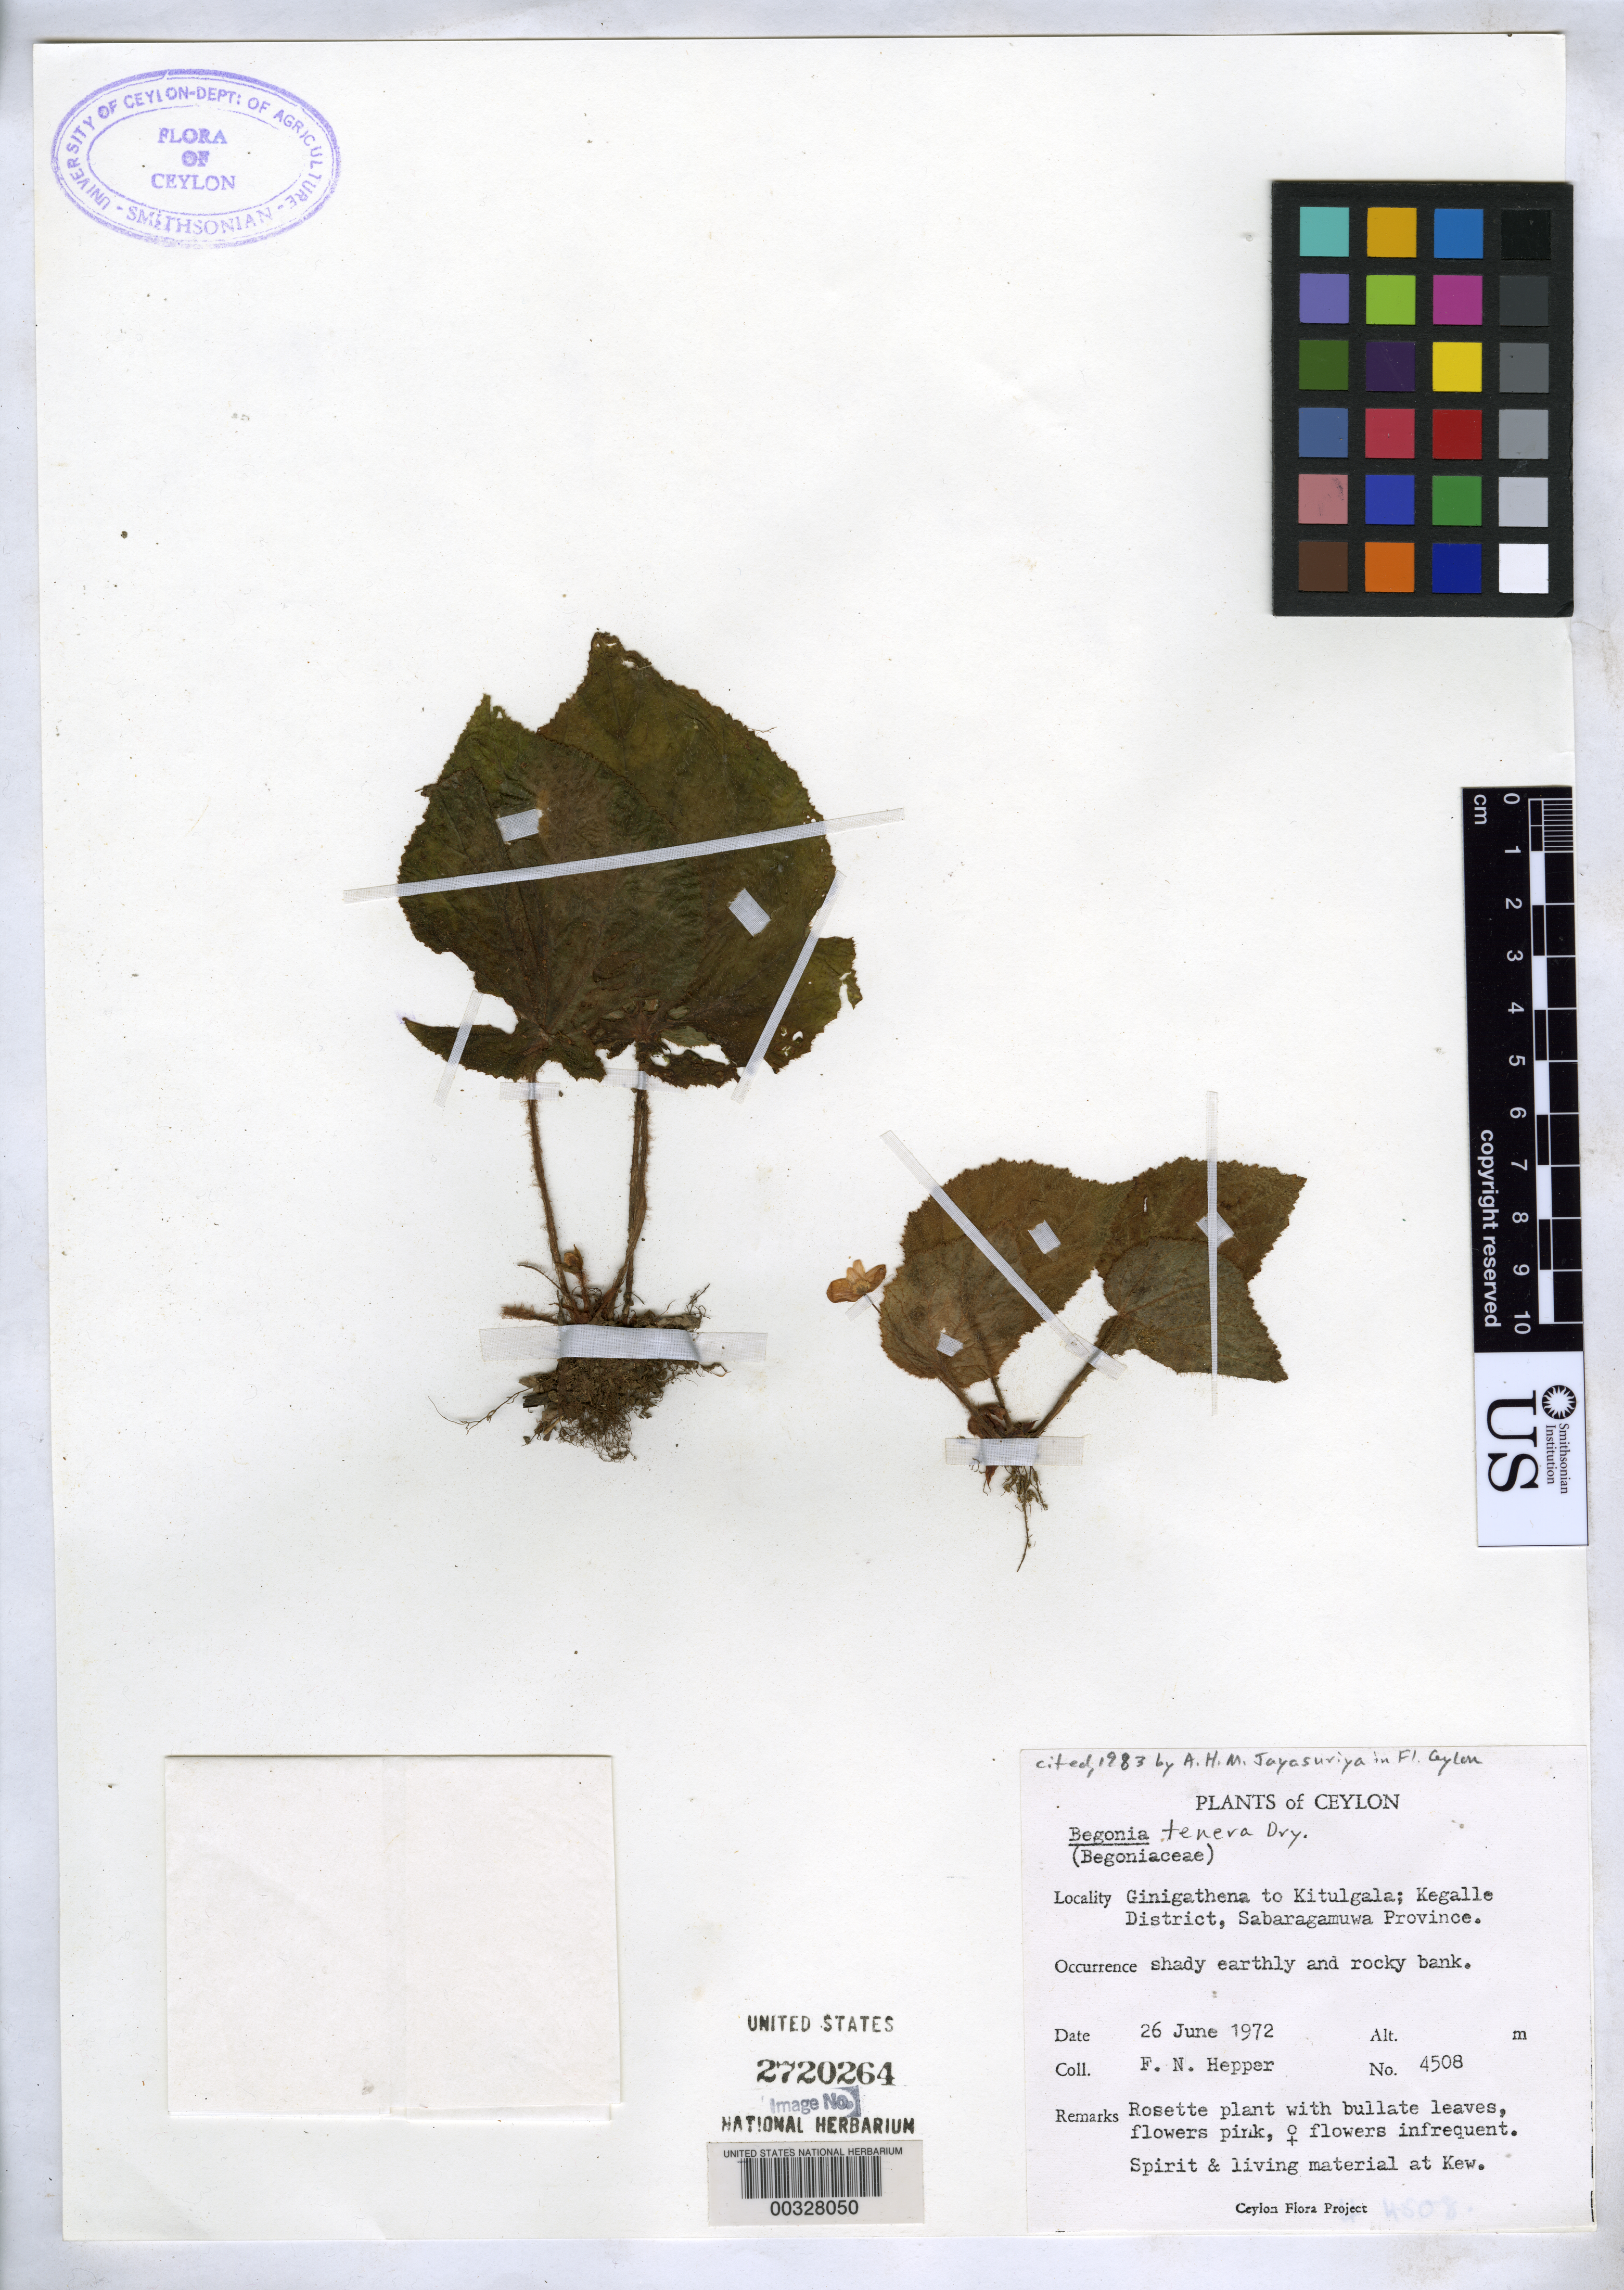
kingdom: Plantae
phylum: Tracheophyta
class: Magnoliopsida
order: Cucurbitales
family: Begoniaceae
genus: Begonia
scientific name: Begonia tenera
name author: Dryand.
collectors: F. Hepper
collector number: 4508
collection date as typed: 26 Jun 1972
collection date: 1972-06-26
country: Sri Lanka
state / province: Sabaragamuwa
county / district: Kegalle Dist.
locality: Ginigathena to kitulgala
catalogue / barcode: US 2720264